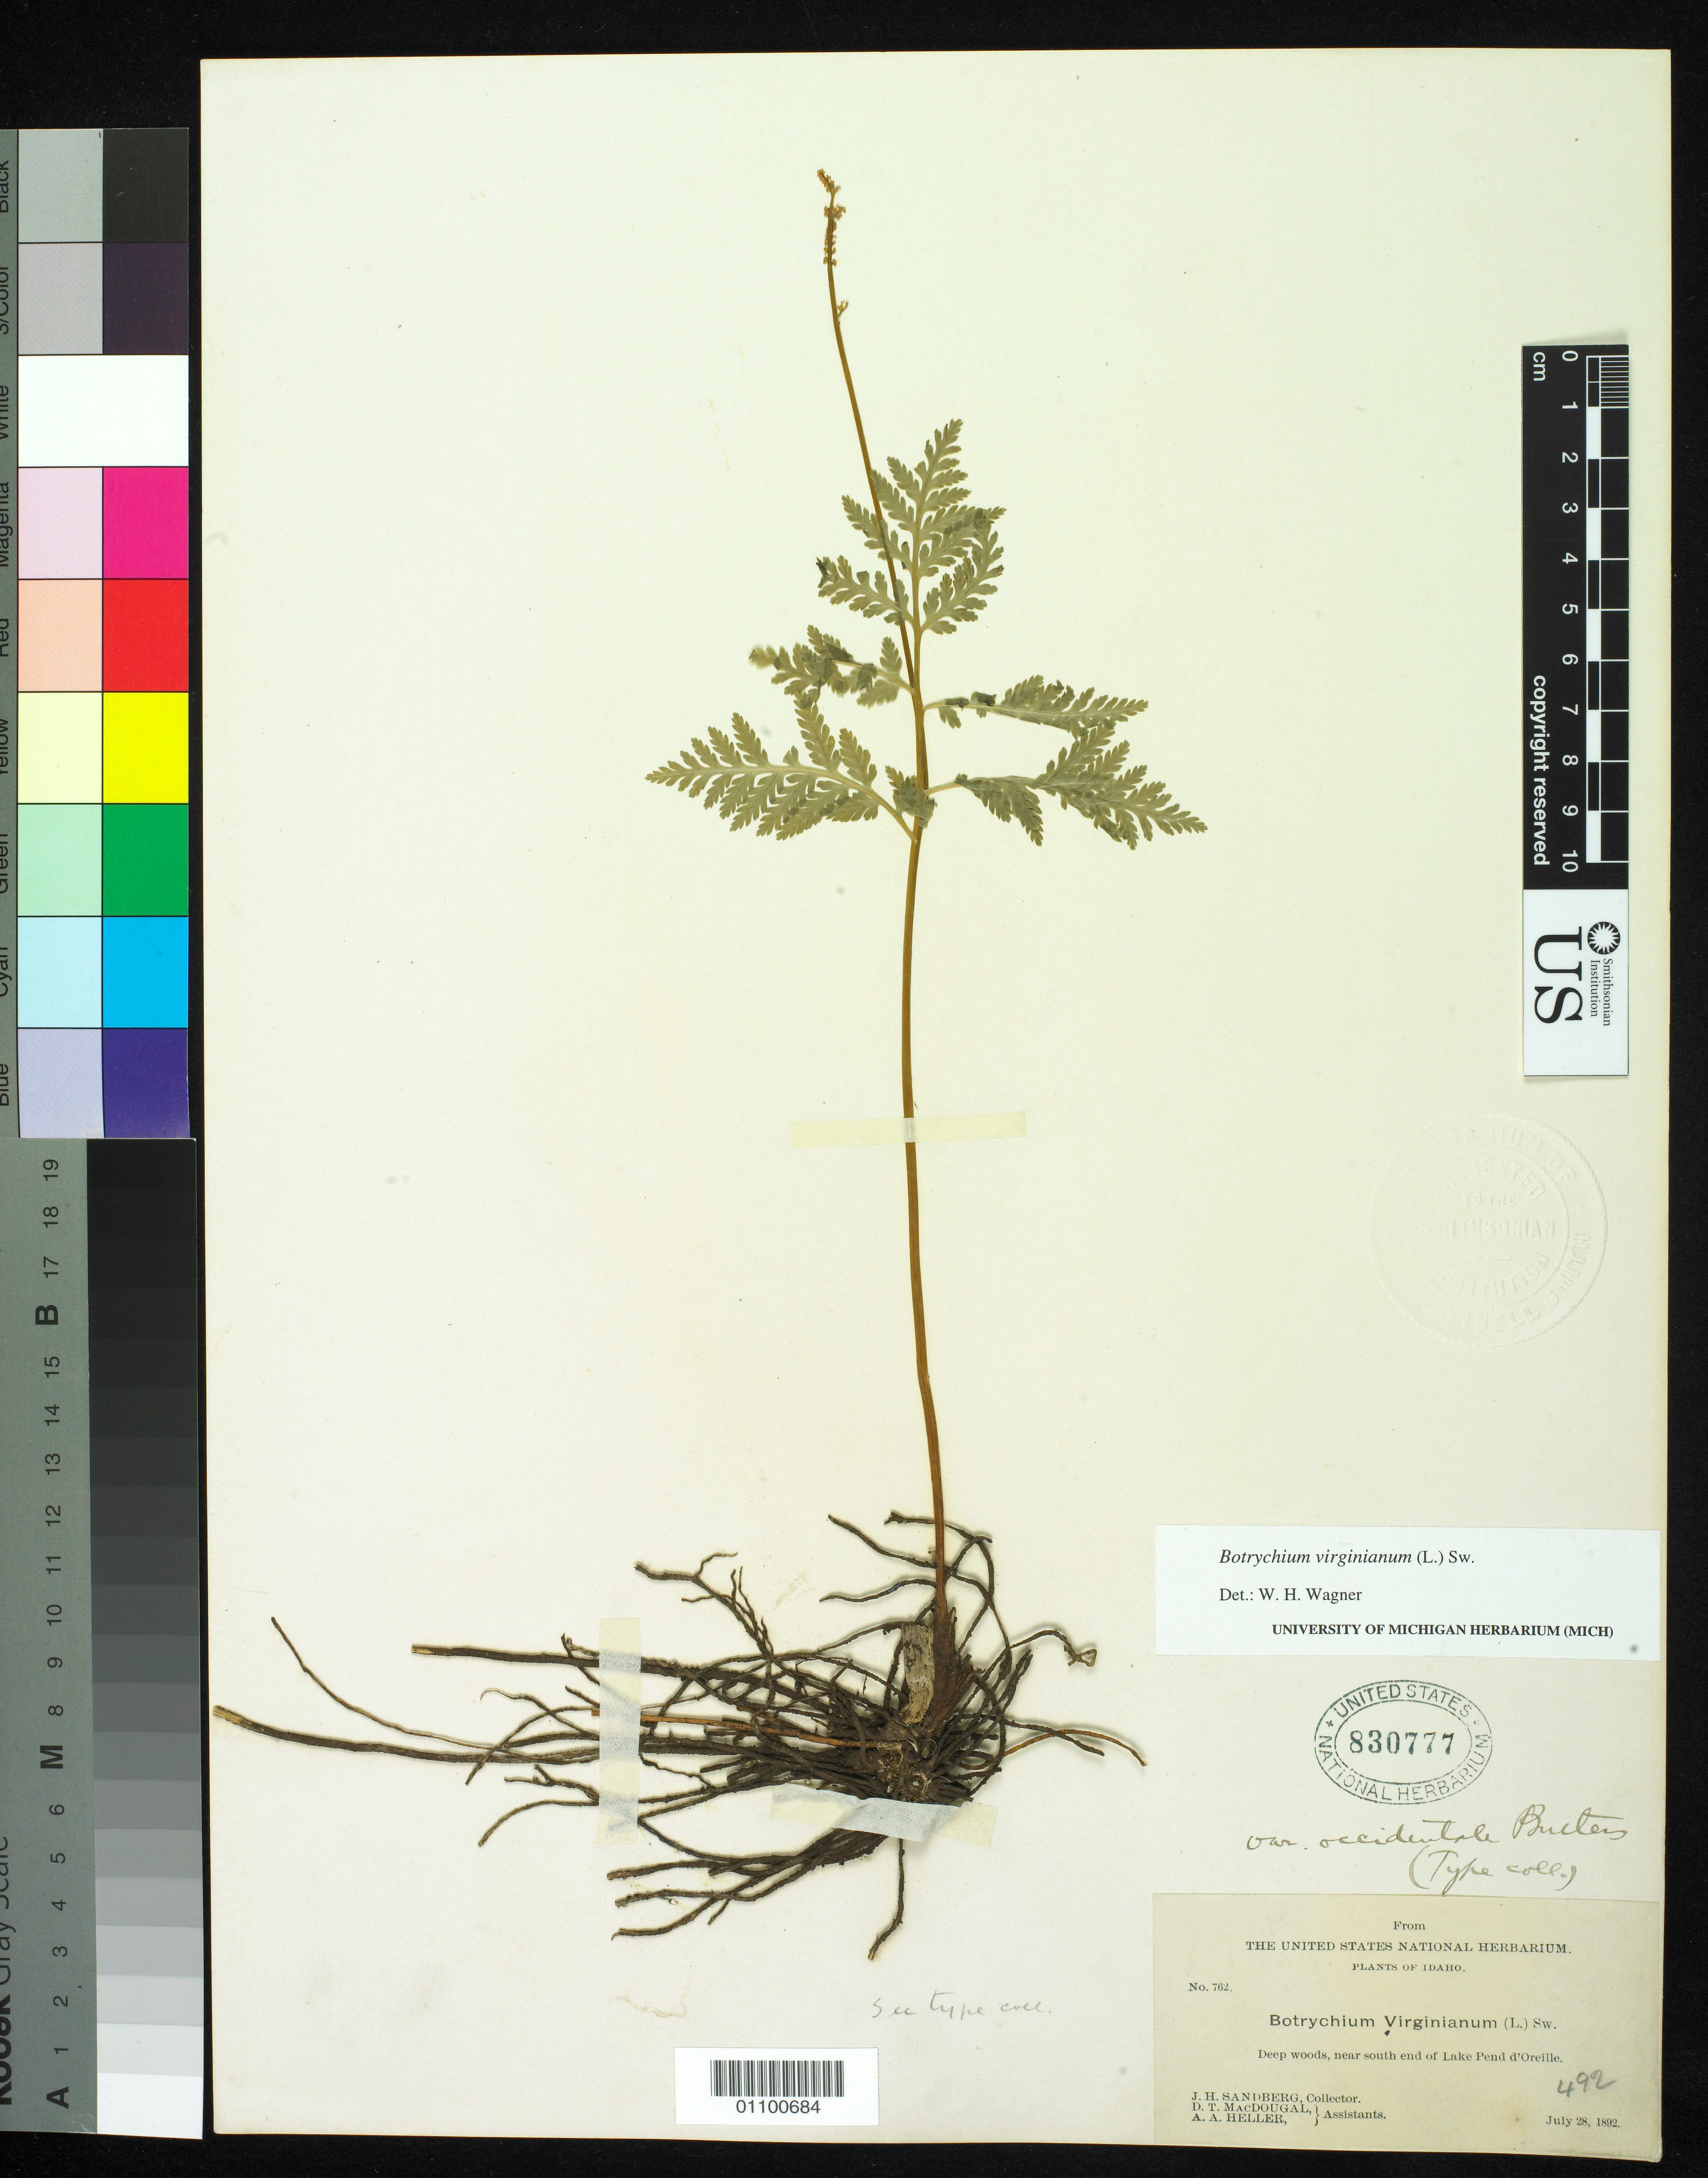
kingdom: Plantae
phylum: Tracheophyta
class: Polypodiopsida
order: Ophioglossales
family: Ophioglossaceae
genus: Botrychium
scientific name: Botrychium virginianum var. occidentale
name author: Butters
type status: Isotype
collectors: J. H. Sandberg, D. T. MacDougal & A. A. Heller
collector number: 762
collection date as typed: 28 Jul 1892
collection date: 1892-07-28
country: United States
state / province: Idaho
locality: S end of lake pend d'oreille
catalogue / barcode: US 830777